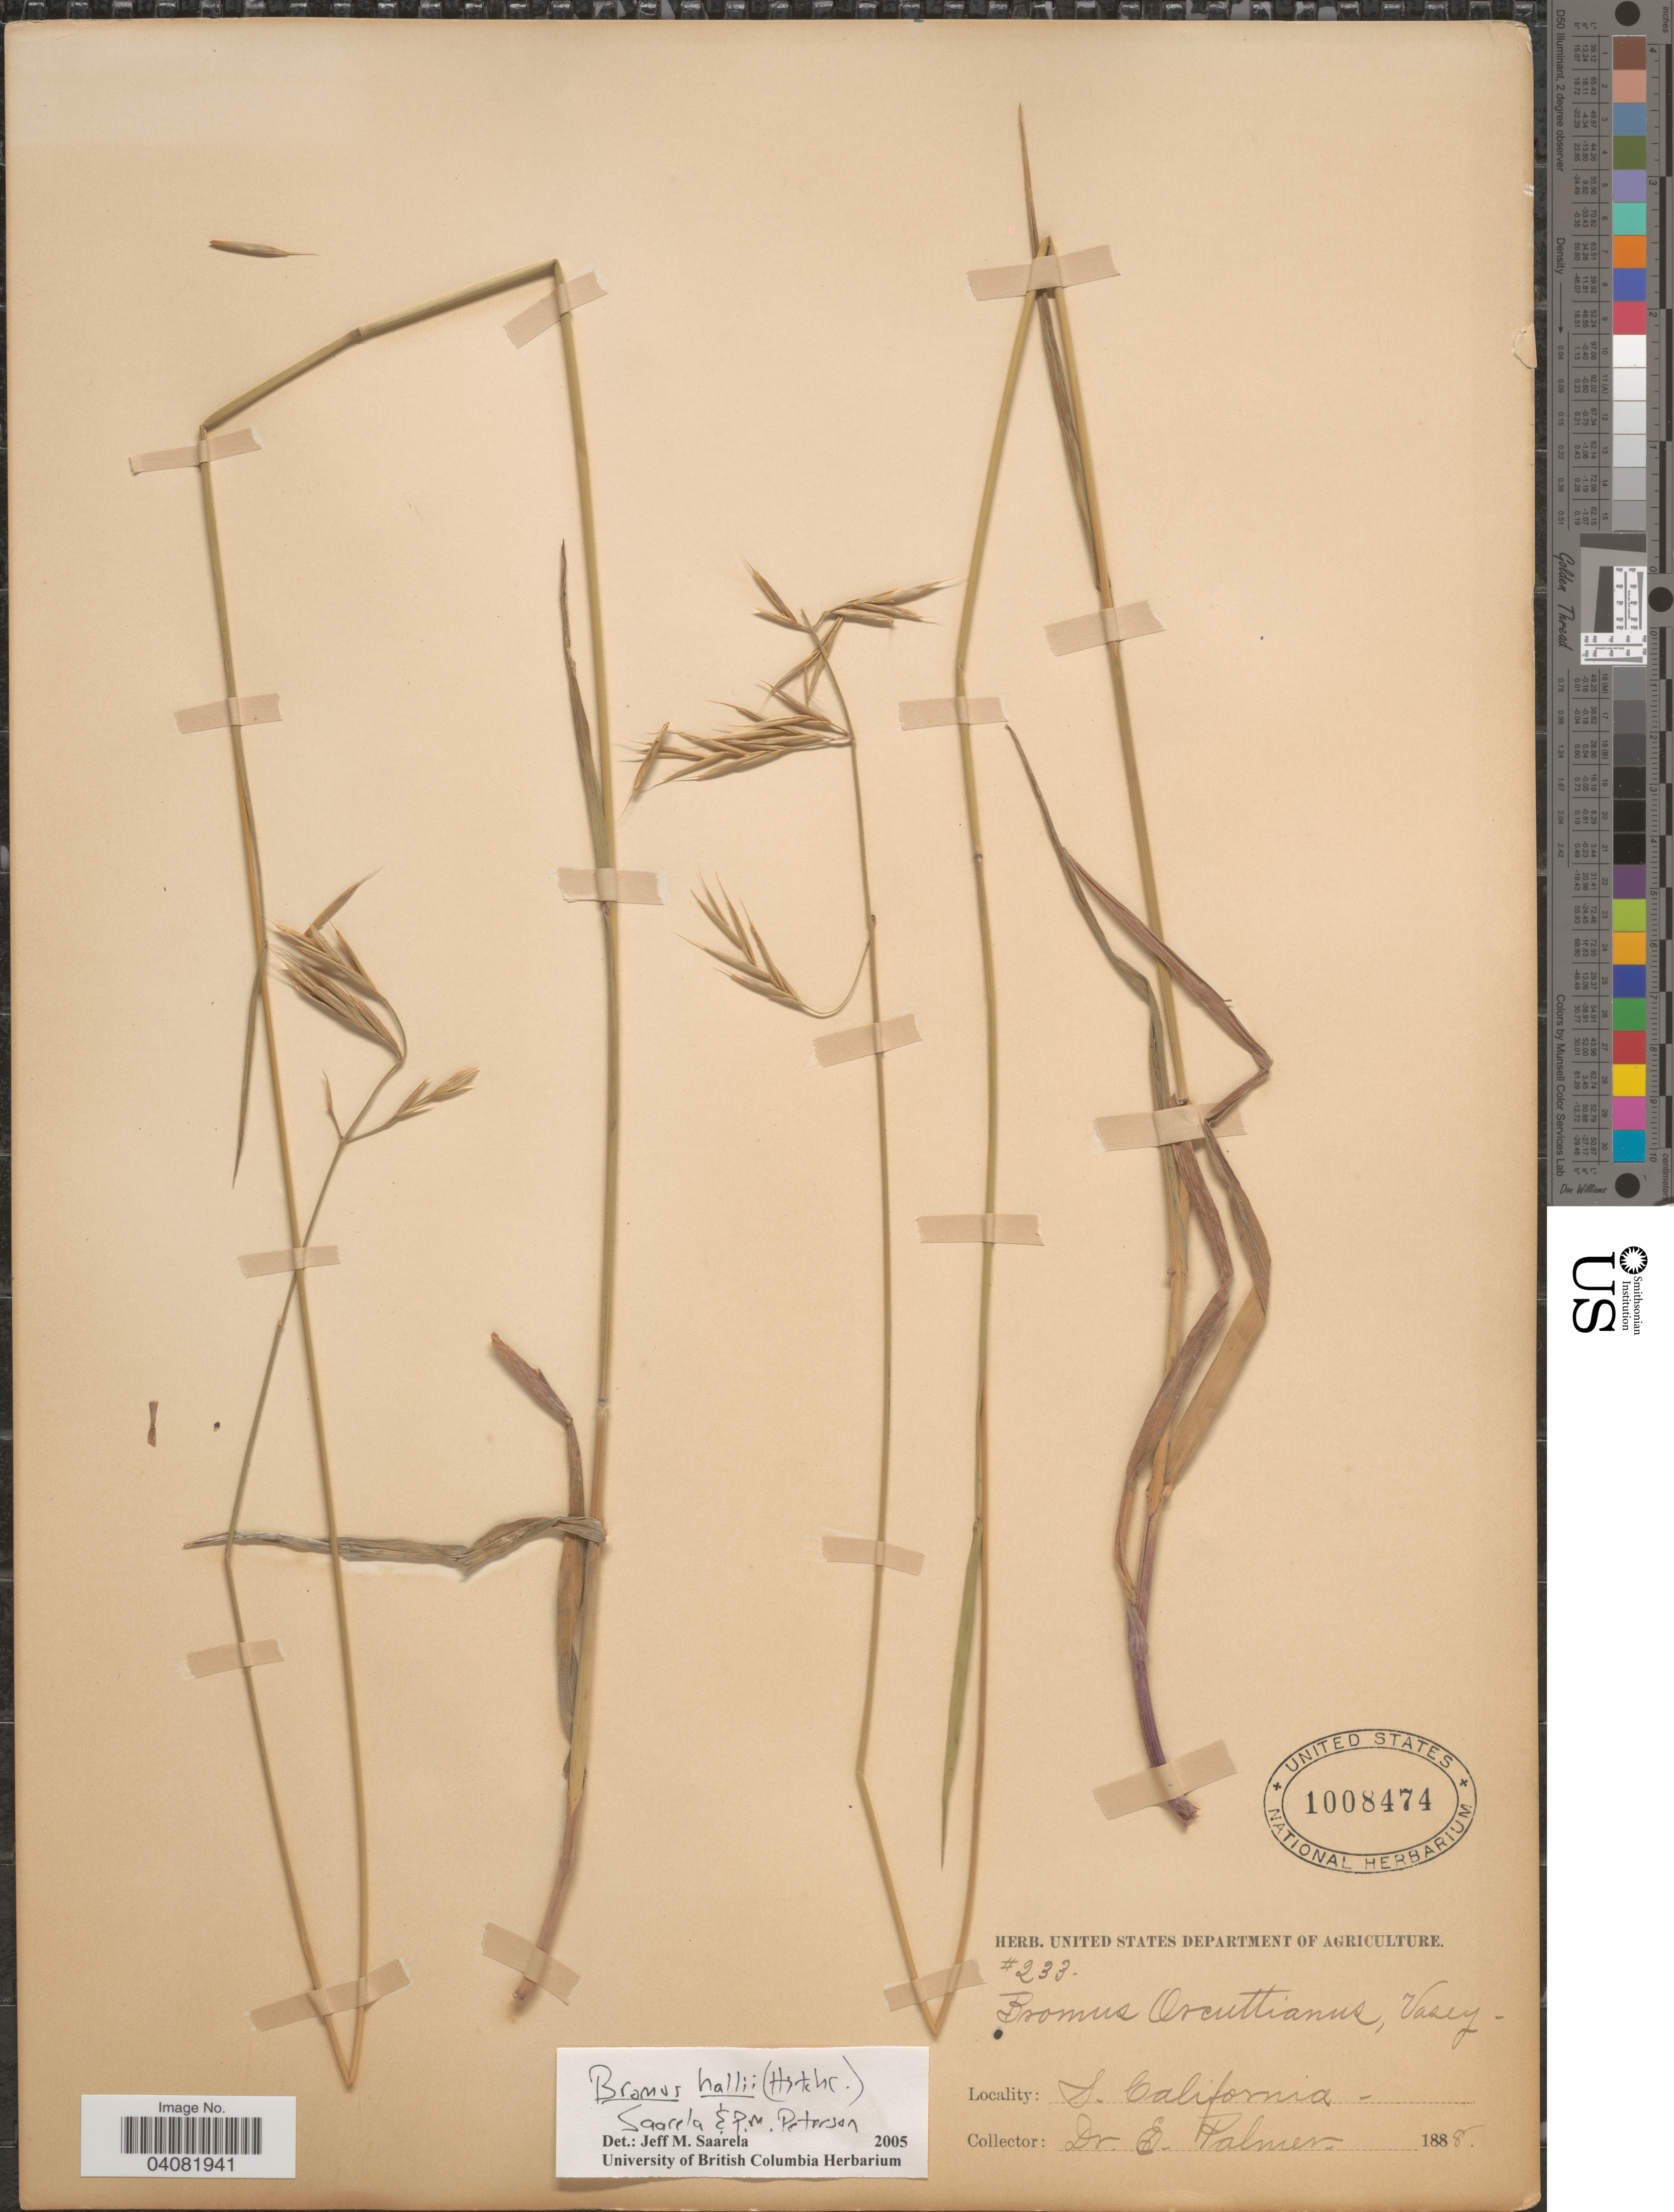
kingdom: Plantae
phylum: Tracheophyta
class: Liliopsida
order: Poales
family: Poaceae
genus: Bromus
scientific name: Bromus hallii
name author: (Hitchc.) Saarela & P.M. Peterson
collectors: E. Palmer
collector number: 233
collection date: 1888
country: United States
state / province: California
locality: S. California.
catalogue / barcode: US 1008474